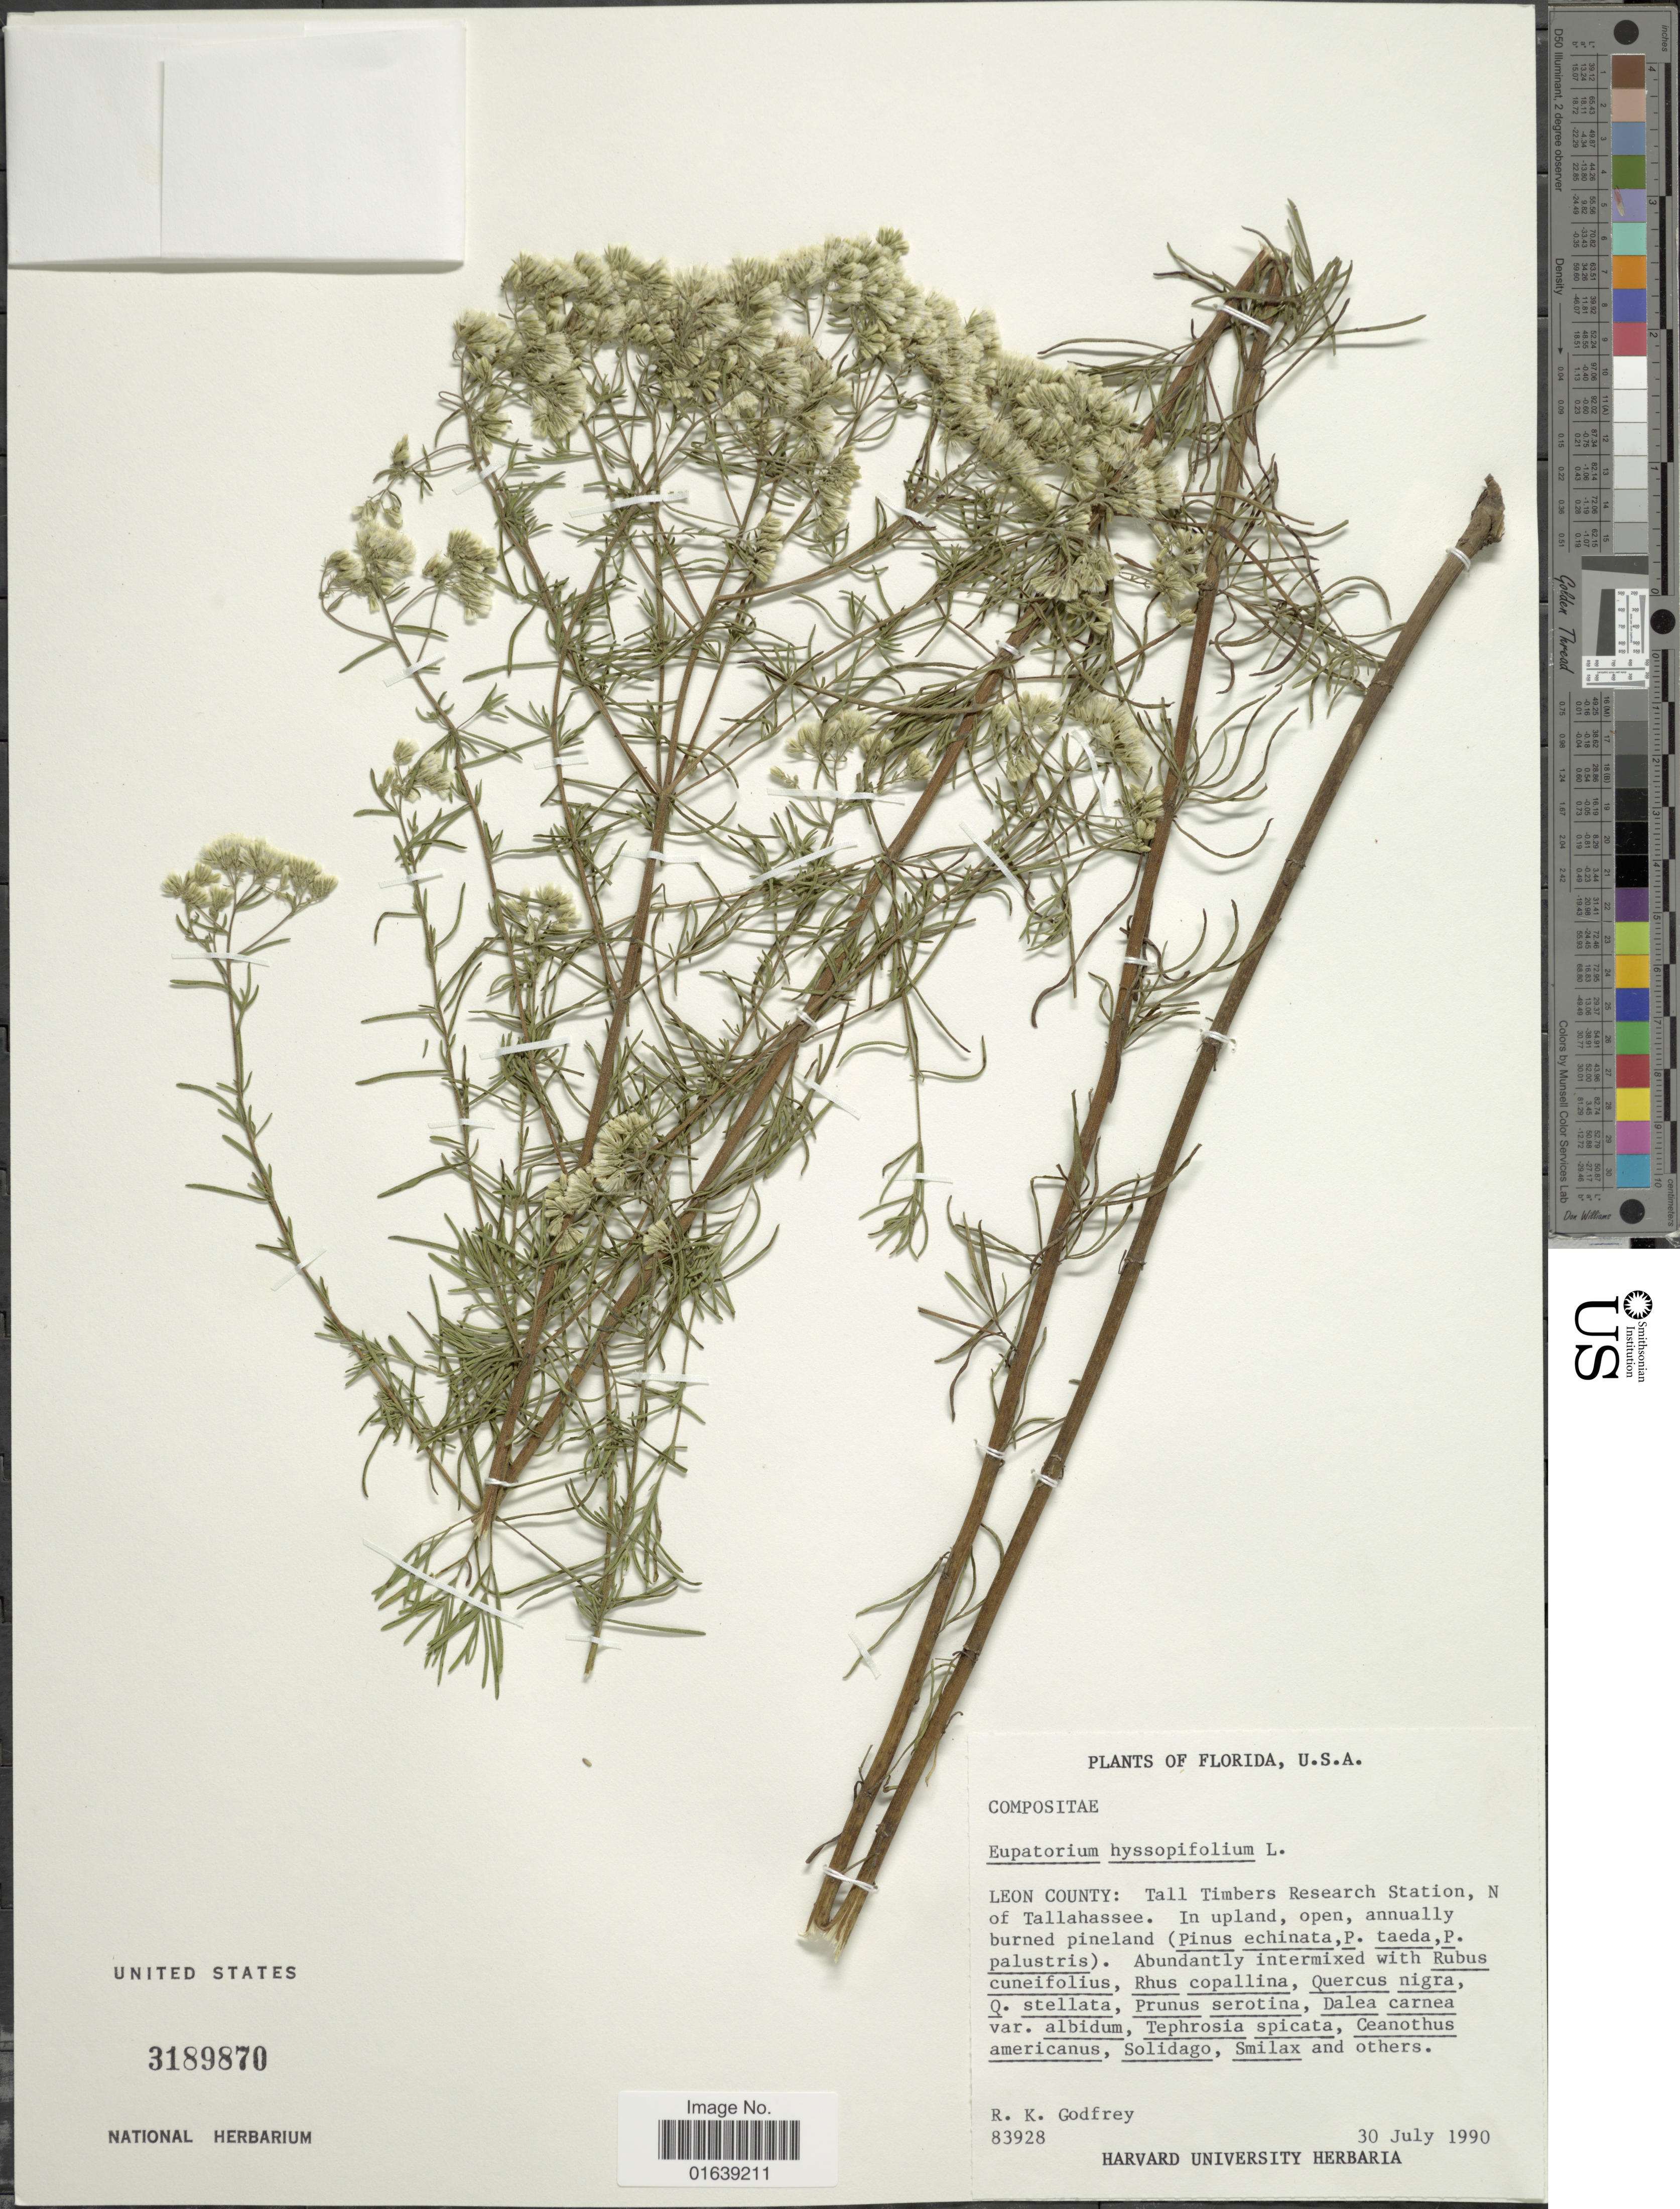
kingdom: Plantae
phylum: Tracheophyta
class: Magnoliopsida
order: Asterales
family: Asteraceae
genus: Eupatorium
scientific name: Eupatorium hyssopifolium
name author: L.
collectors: R. K. Godfrey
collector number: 83928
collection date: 1990-07-30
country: United States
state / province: Florida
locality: Leon County: Tall Timbers Research Station, N. of Tallahassee. In upland, open, annually burned pineland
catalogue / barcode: US 3189870